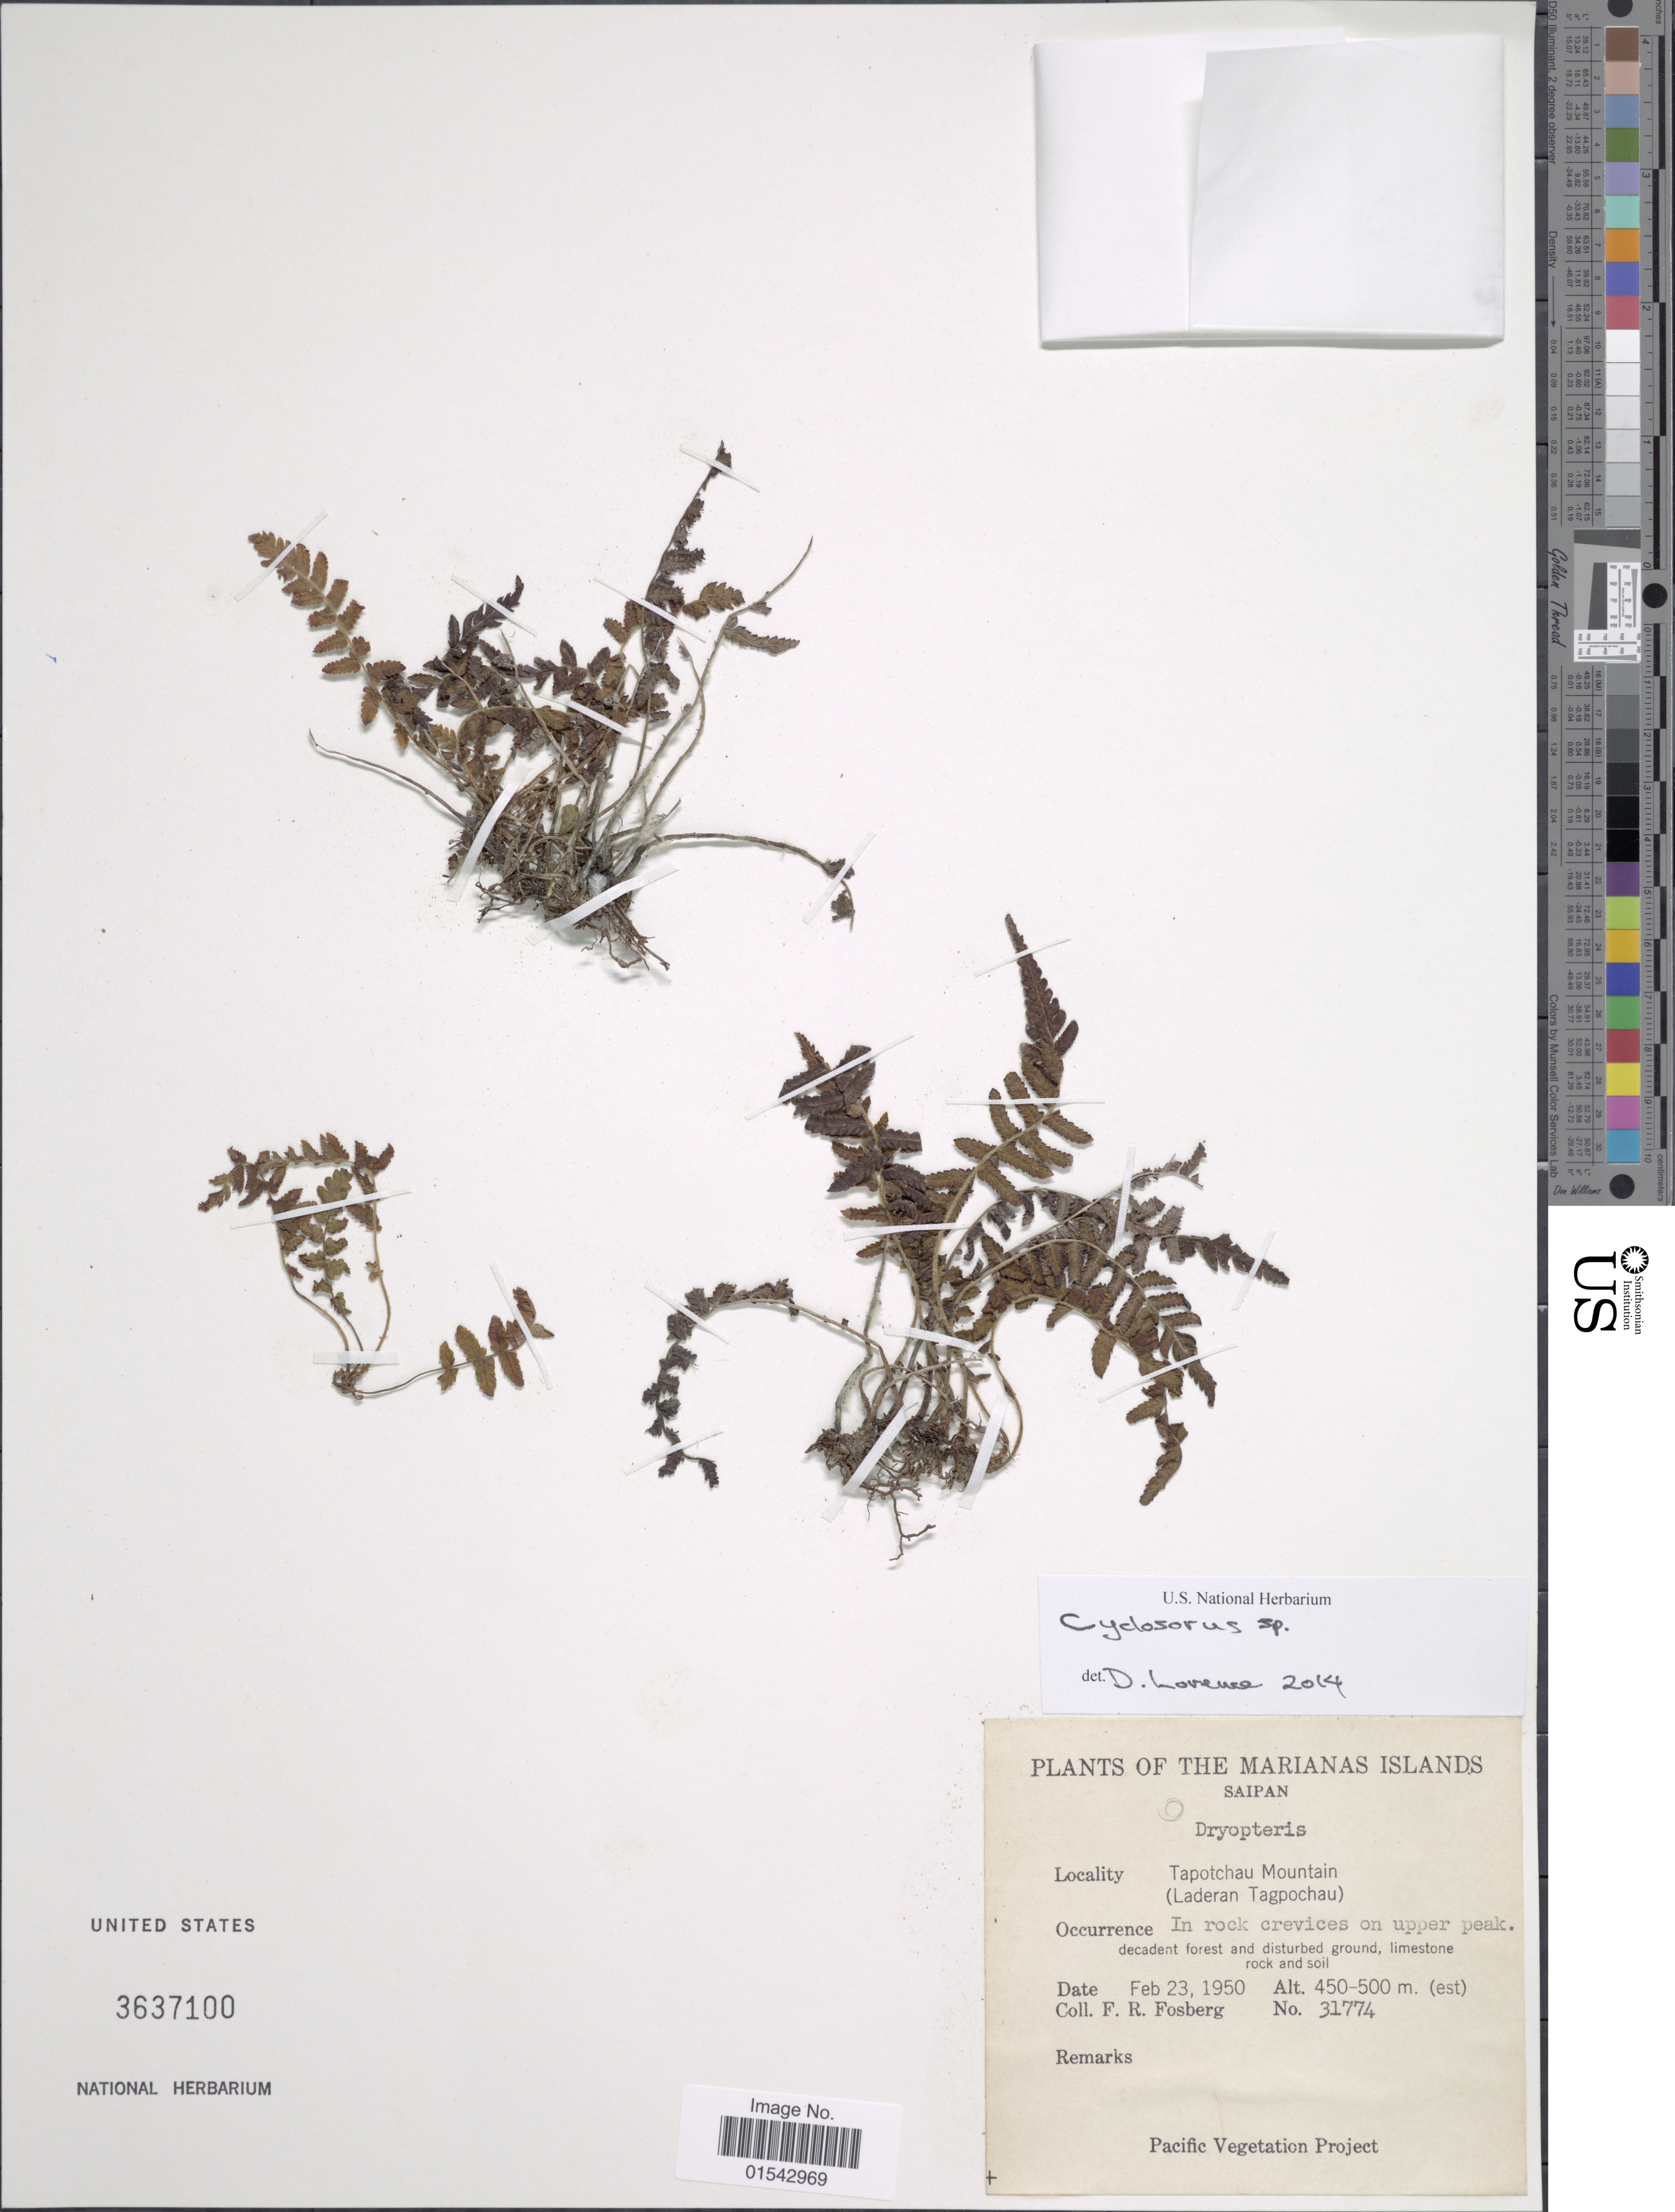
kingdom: Plantae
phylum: Tracheophyta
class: Polypodiopsida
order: Polypodiales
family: Thelypteridaceae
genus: Cyclosorus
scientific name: Cyclosorus sp.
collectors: F. R. Fosberg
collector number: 31774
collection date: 1950-02-23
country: Northern Mariana Islands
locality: Marianas Islands, Saipan, Tapotchau Mountain (Laderan Tagpochau)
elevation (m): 450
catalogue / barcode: US 3637100